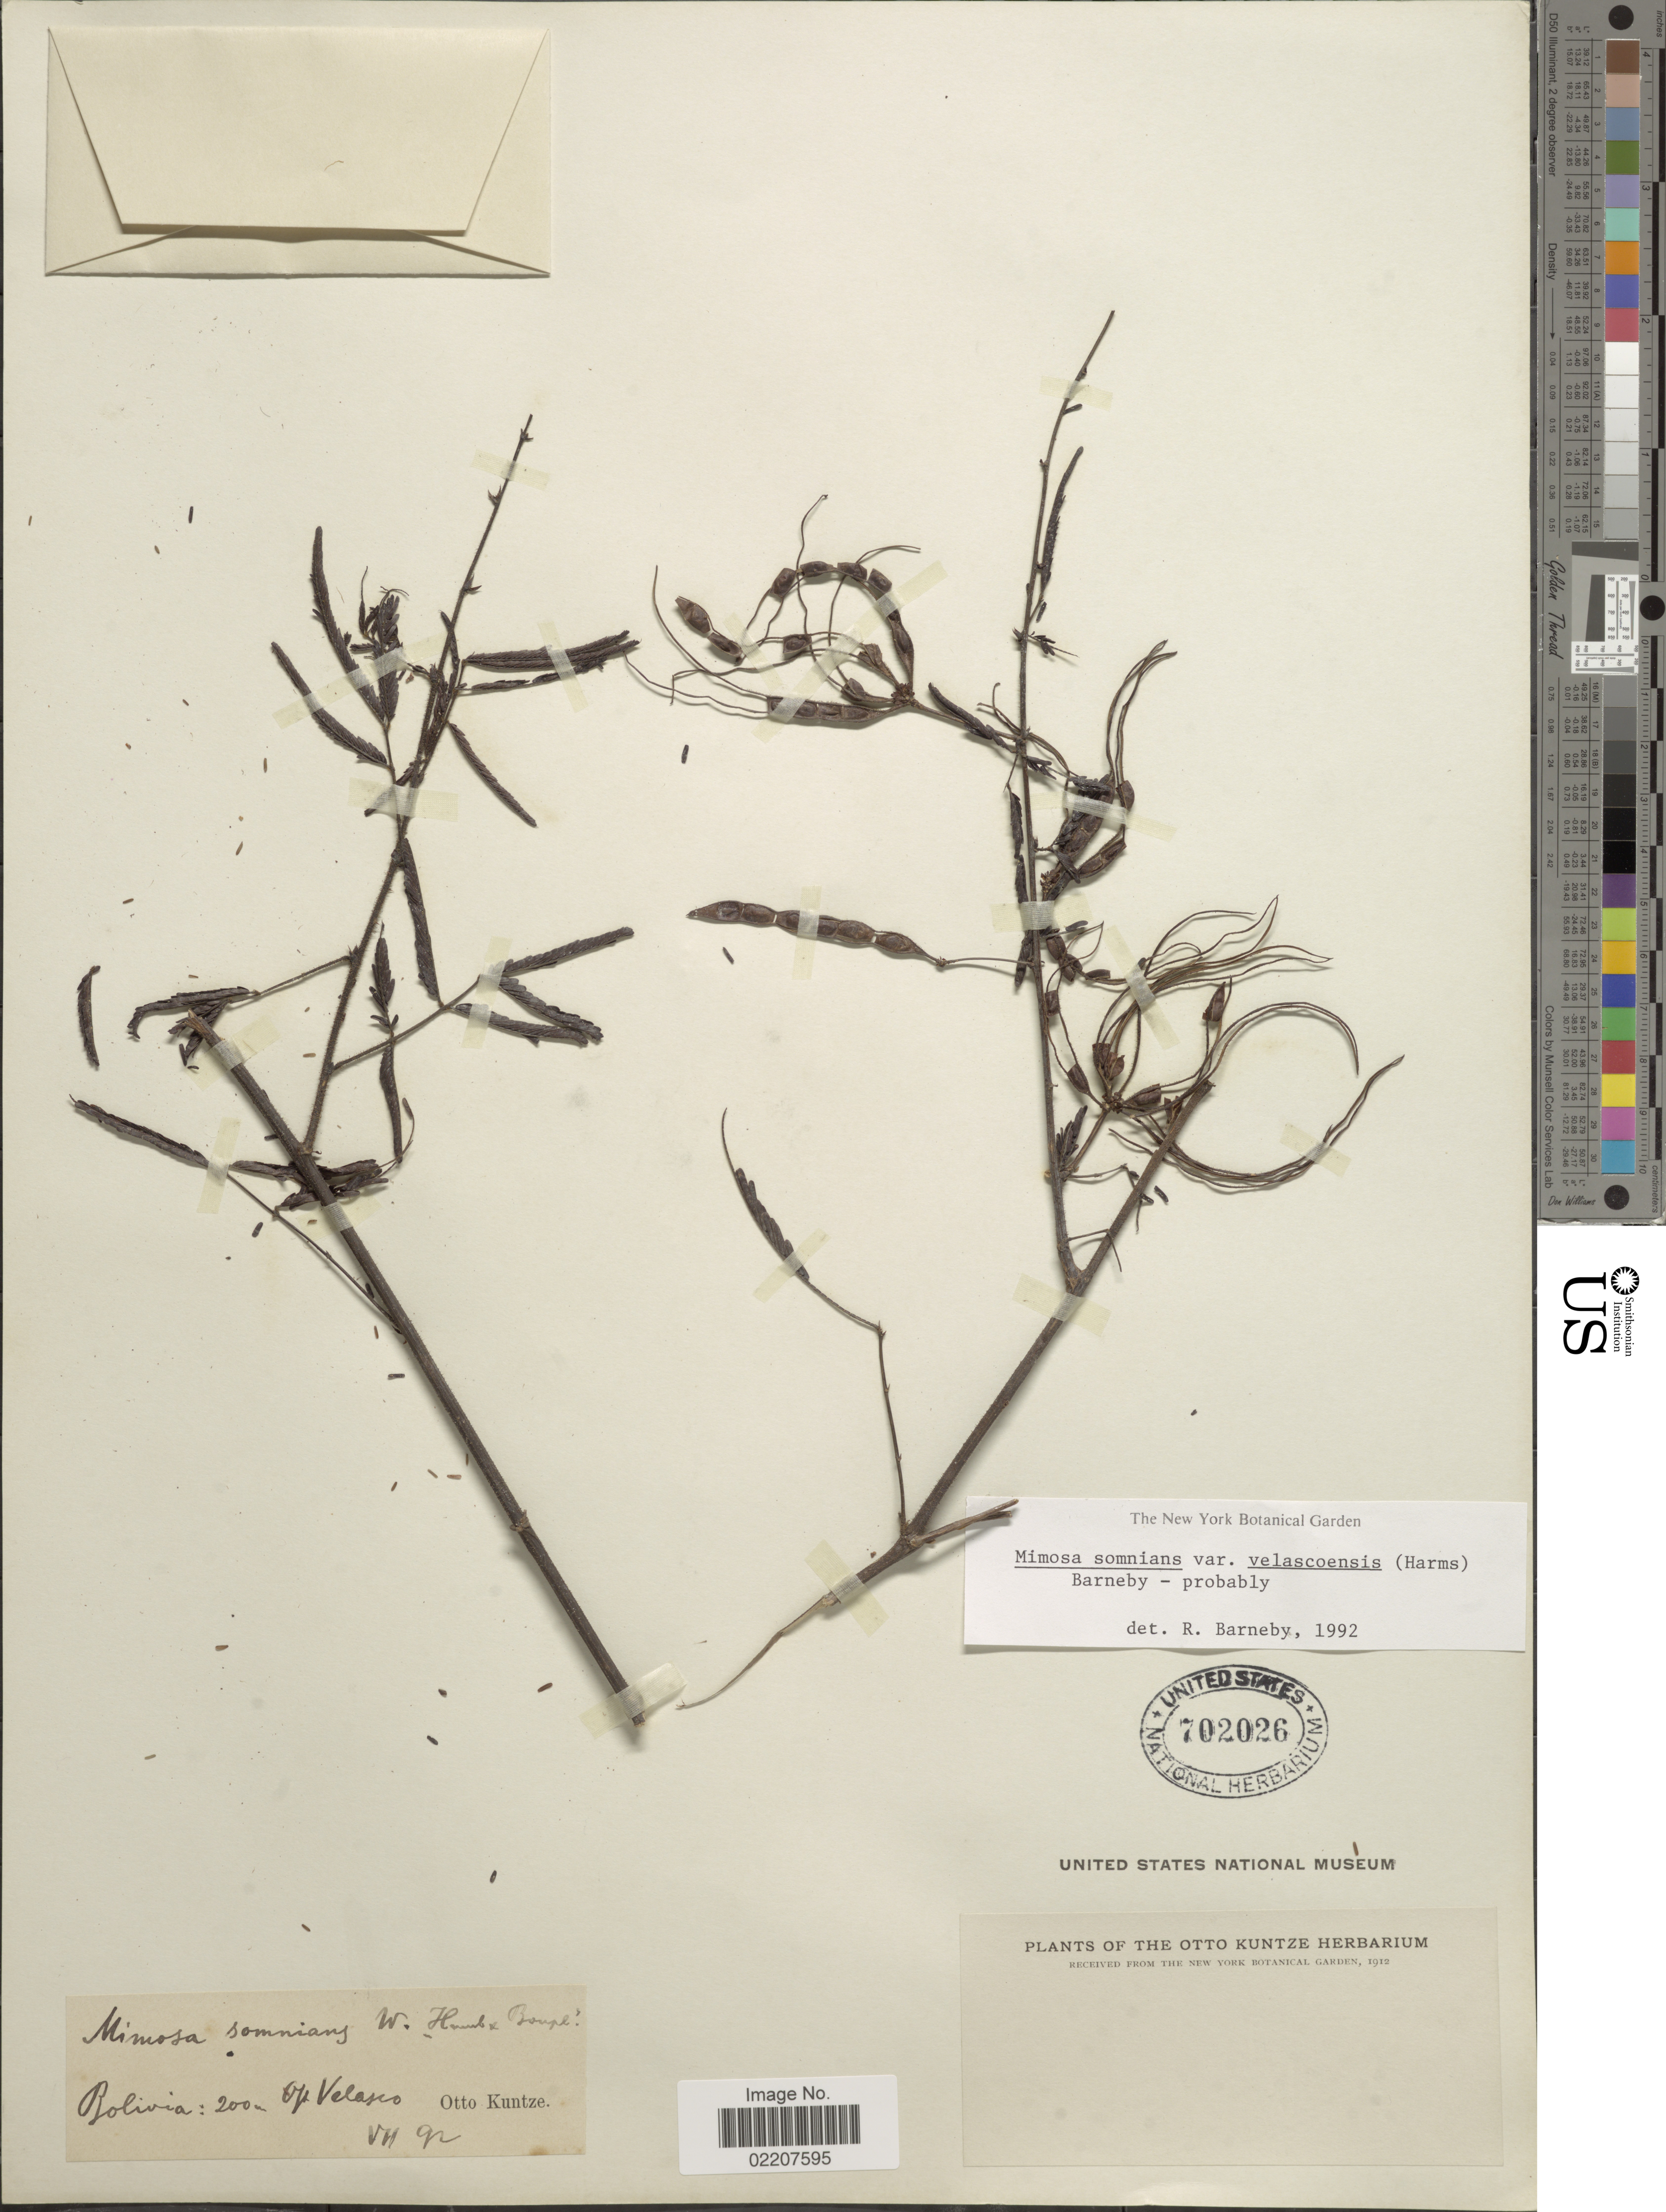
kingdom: Plantae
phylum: Tracheophyta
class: Magnoliopsida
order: Fabales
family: Fabaceae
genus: Mimosa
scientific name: Mimosa somnians var. velascoensis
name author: (Harms) Barneby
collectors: C.E.O. Kuntze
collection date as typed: Transcribed d/m/y: /7/92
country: Bolivia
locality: Ost Velasco. [interpreted]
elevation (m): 200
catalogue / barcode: US 702026